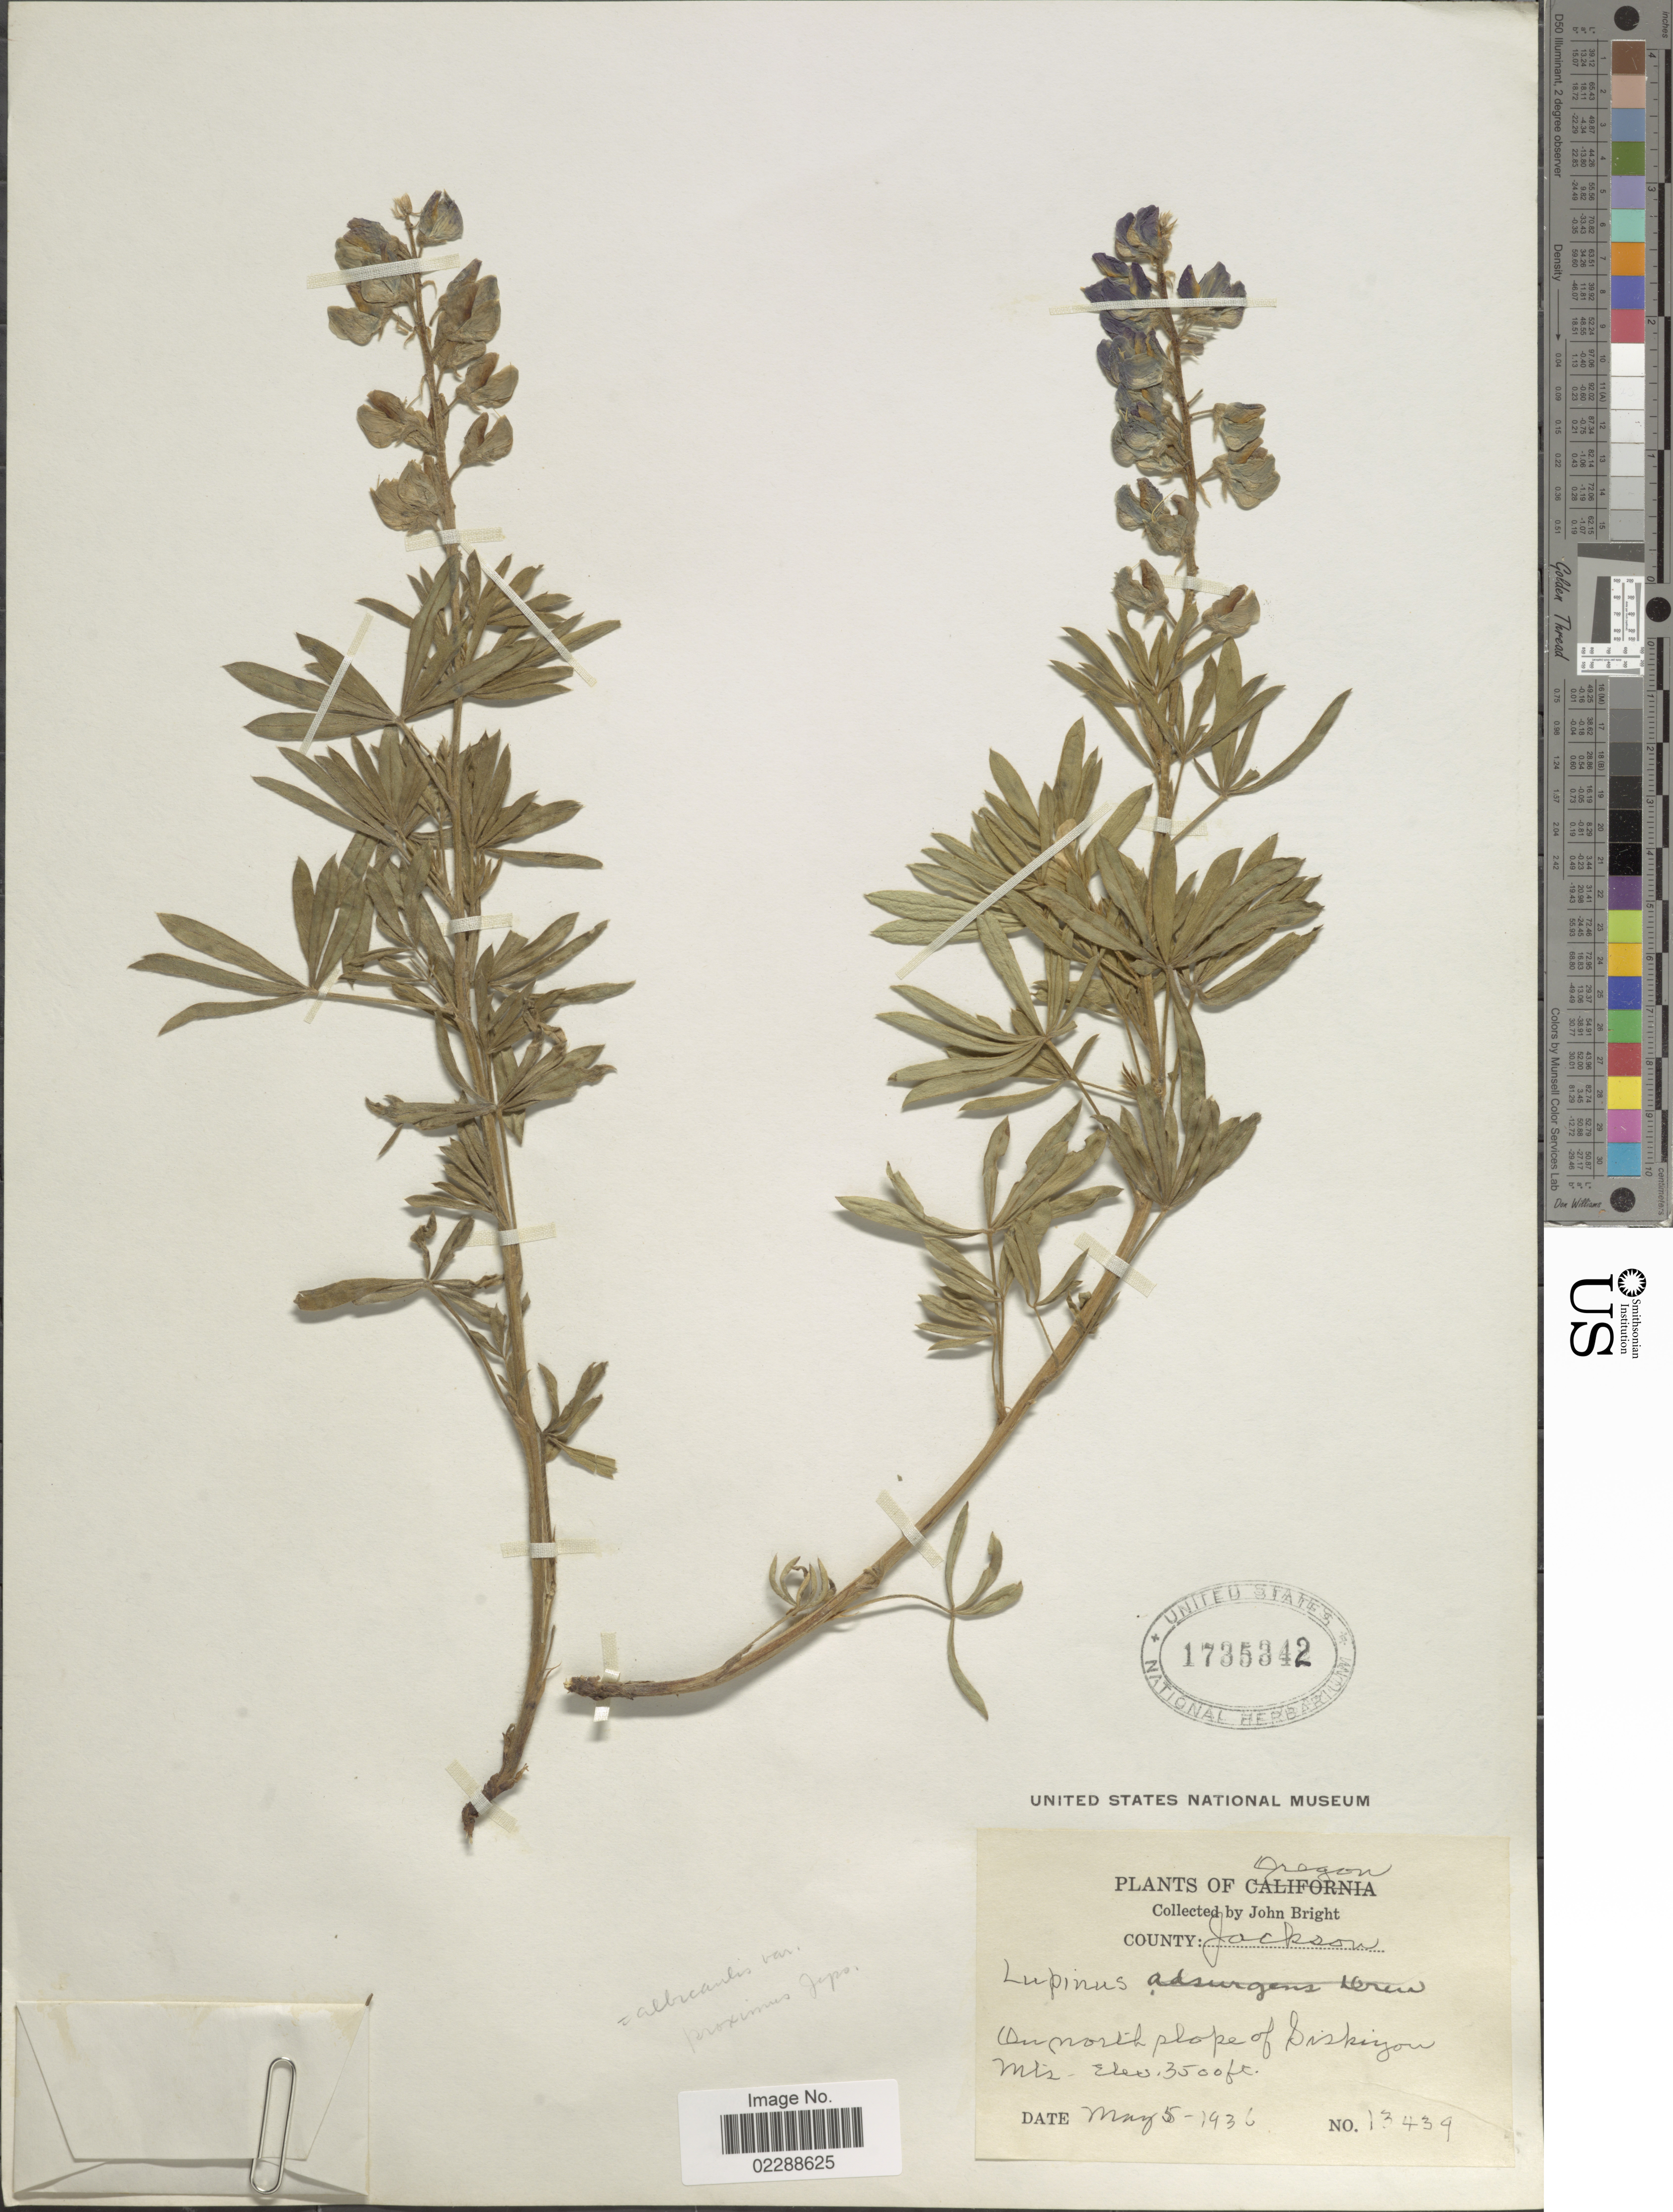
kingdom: Plantae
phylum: Tracheophyta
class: Magnoliopsida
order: Fabales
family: Fabaceae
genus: Lupinus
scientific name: Lupinus sp.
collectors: J. Bright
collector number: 13439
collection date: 1936-05-05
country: United States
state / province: Oregon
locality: County; Jackson, On north slope of Siskiyou Mts.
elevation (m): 1067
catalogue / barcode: US 1735342